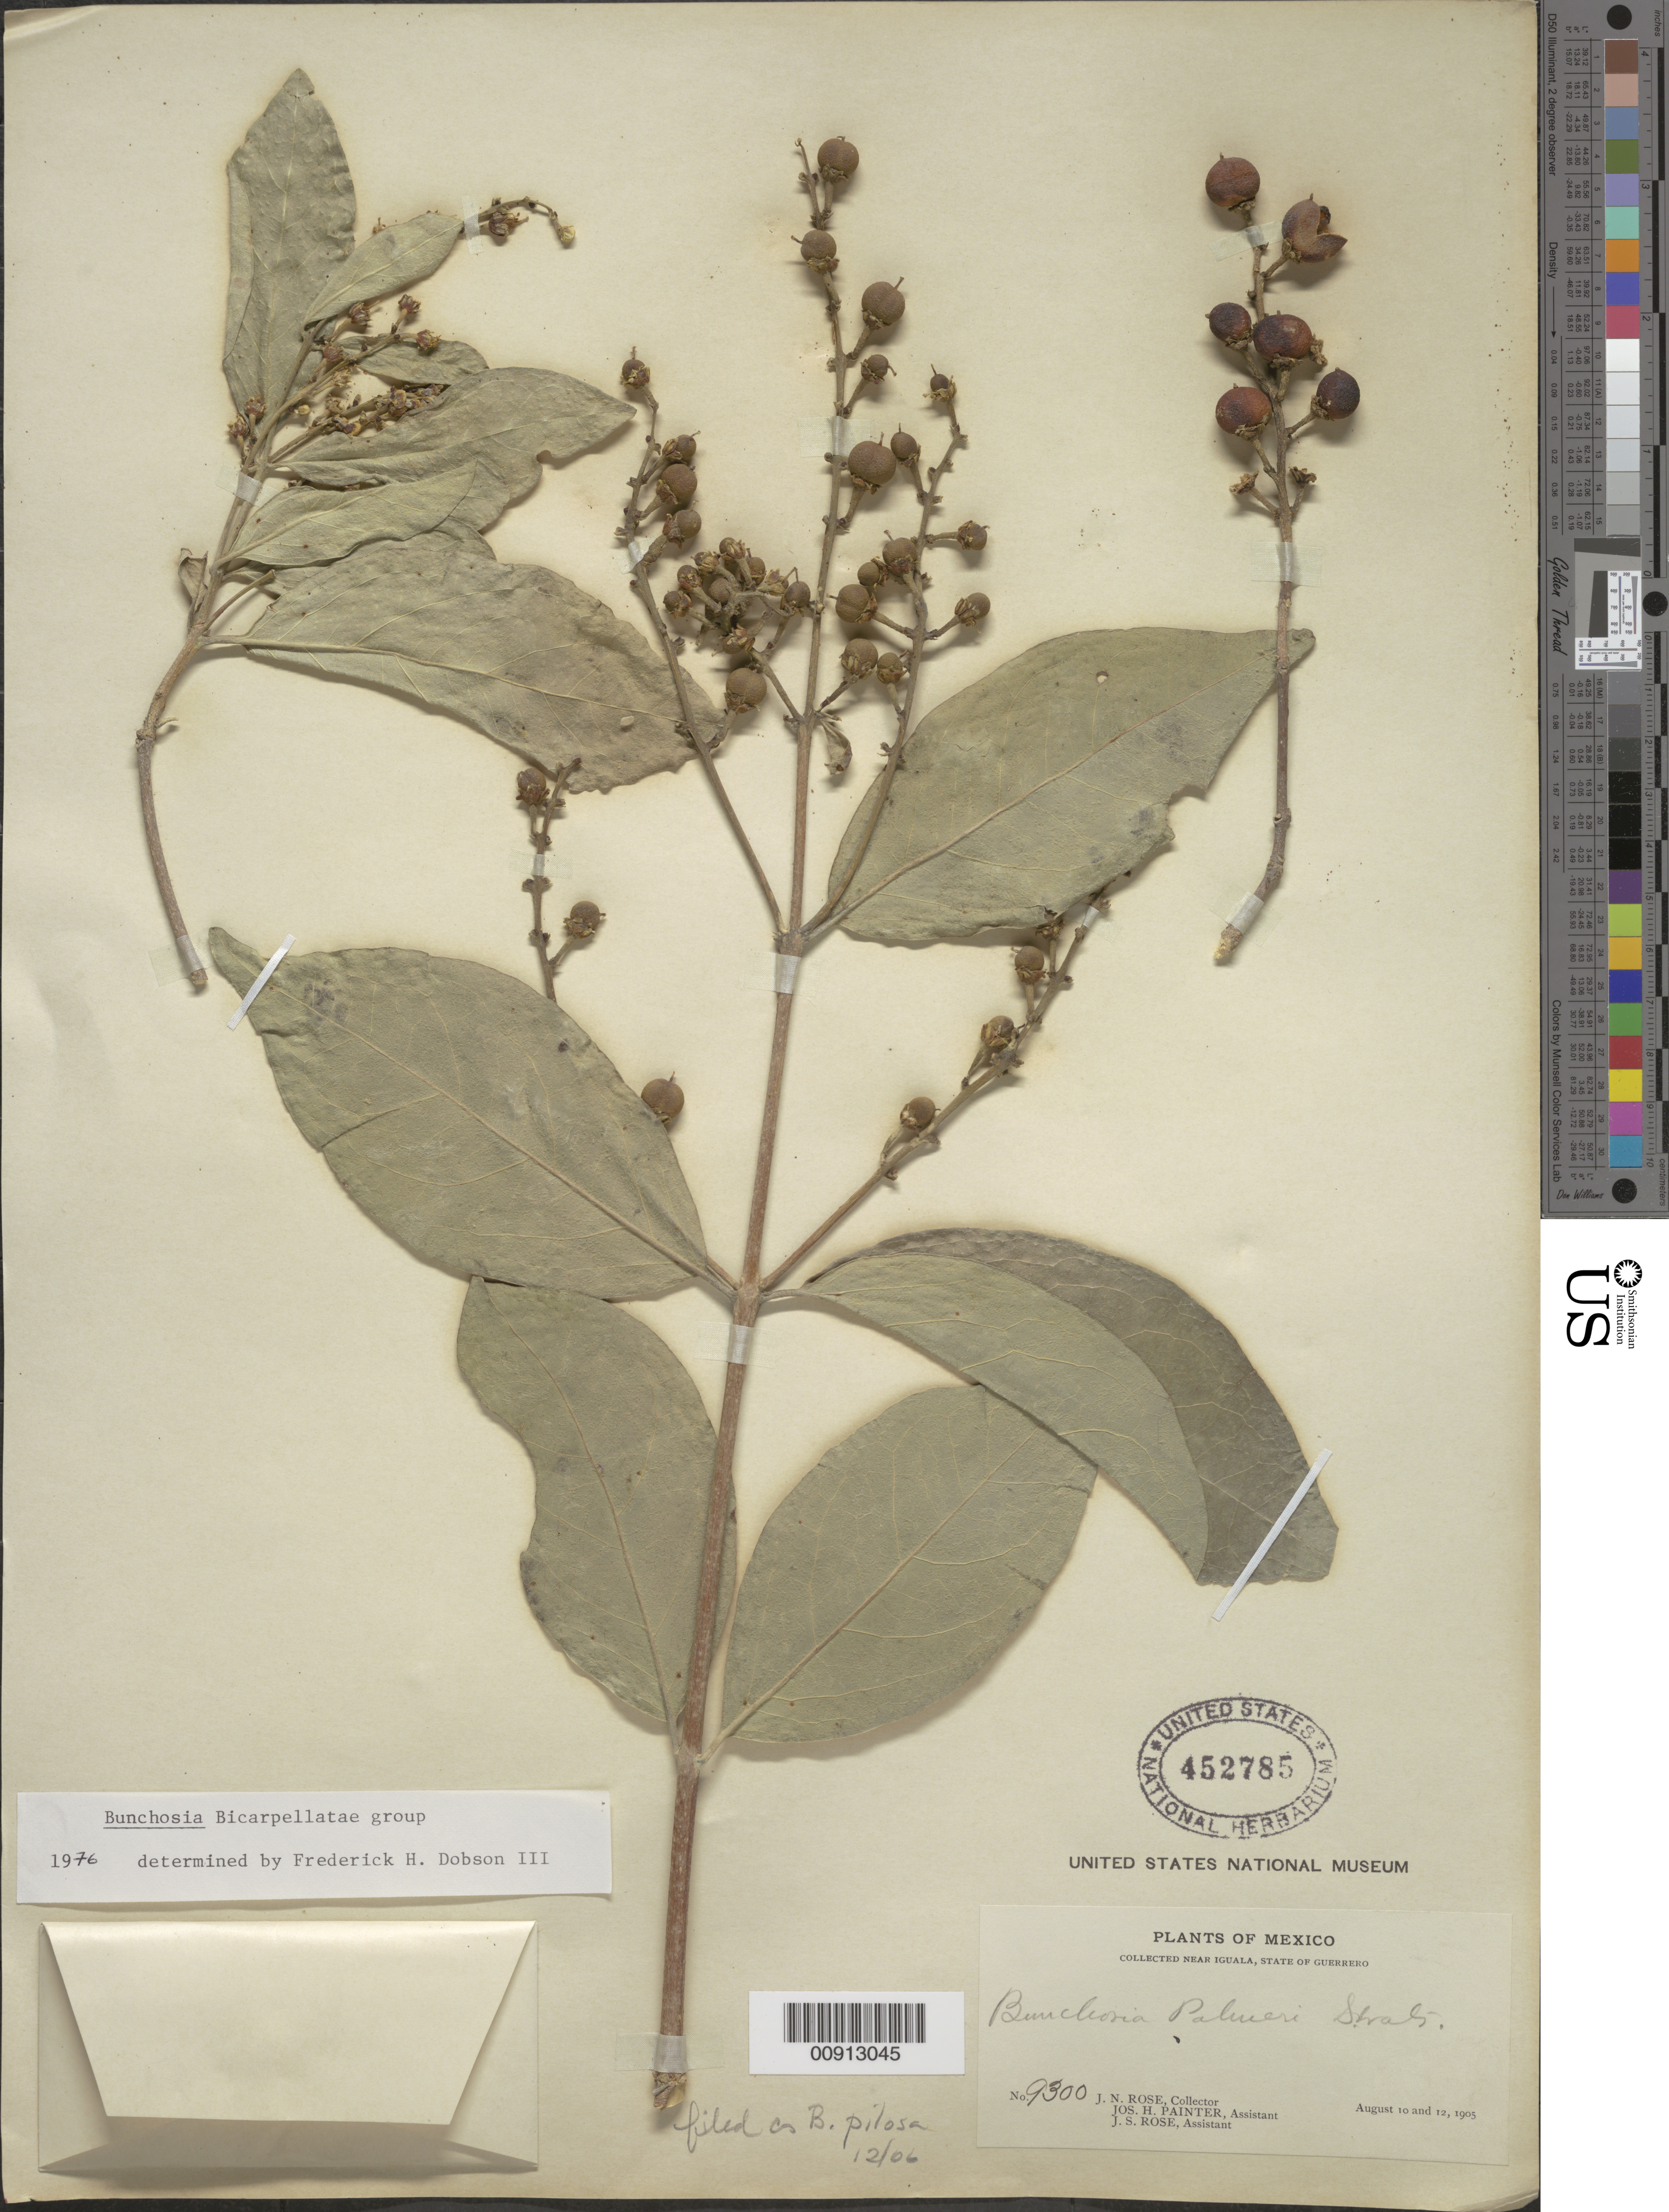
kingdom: Plantae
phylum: Tracheophyta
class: Magnoliopsida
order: Malpighiales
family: Malpighiaceae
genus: Bunchosia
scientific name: Bunchosia pilosa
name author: Kunth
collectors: J. N. Rose, J. H. Painter & J. S. Rose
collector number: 9300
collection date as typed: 10 Aug 1905 to 12 Aug 1905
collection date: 1905-08-10/1905-08-12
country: Mexico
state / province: Guerrero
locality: Near Iguala, State of Guerrero.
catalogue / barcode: US 452785